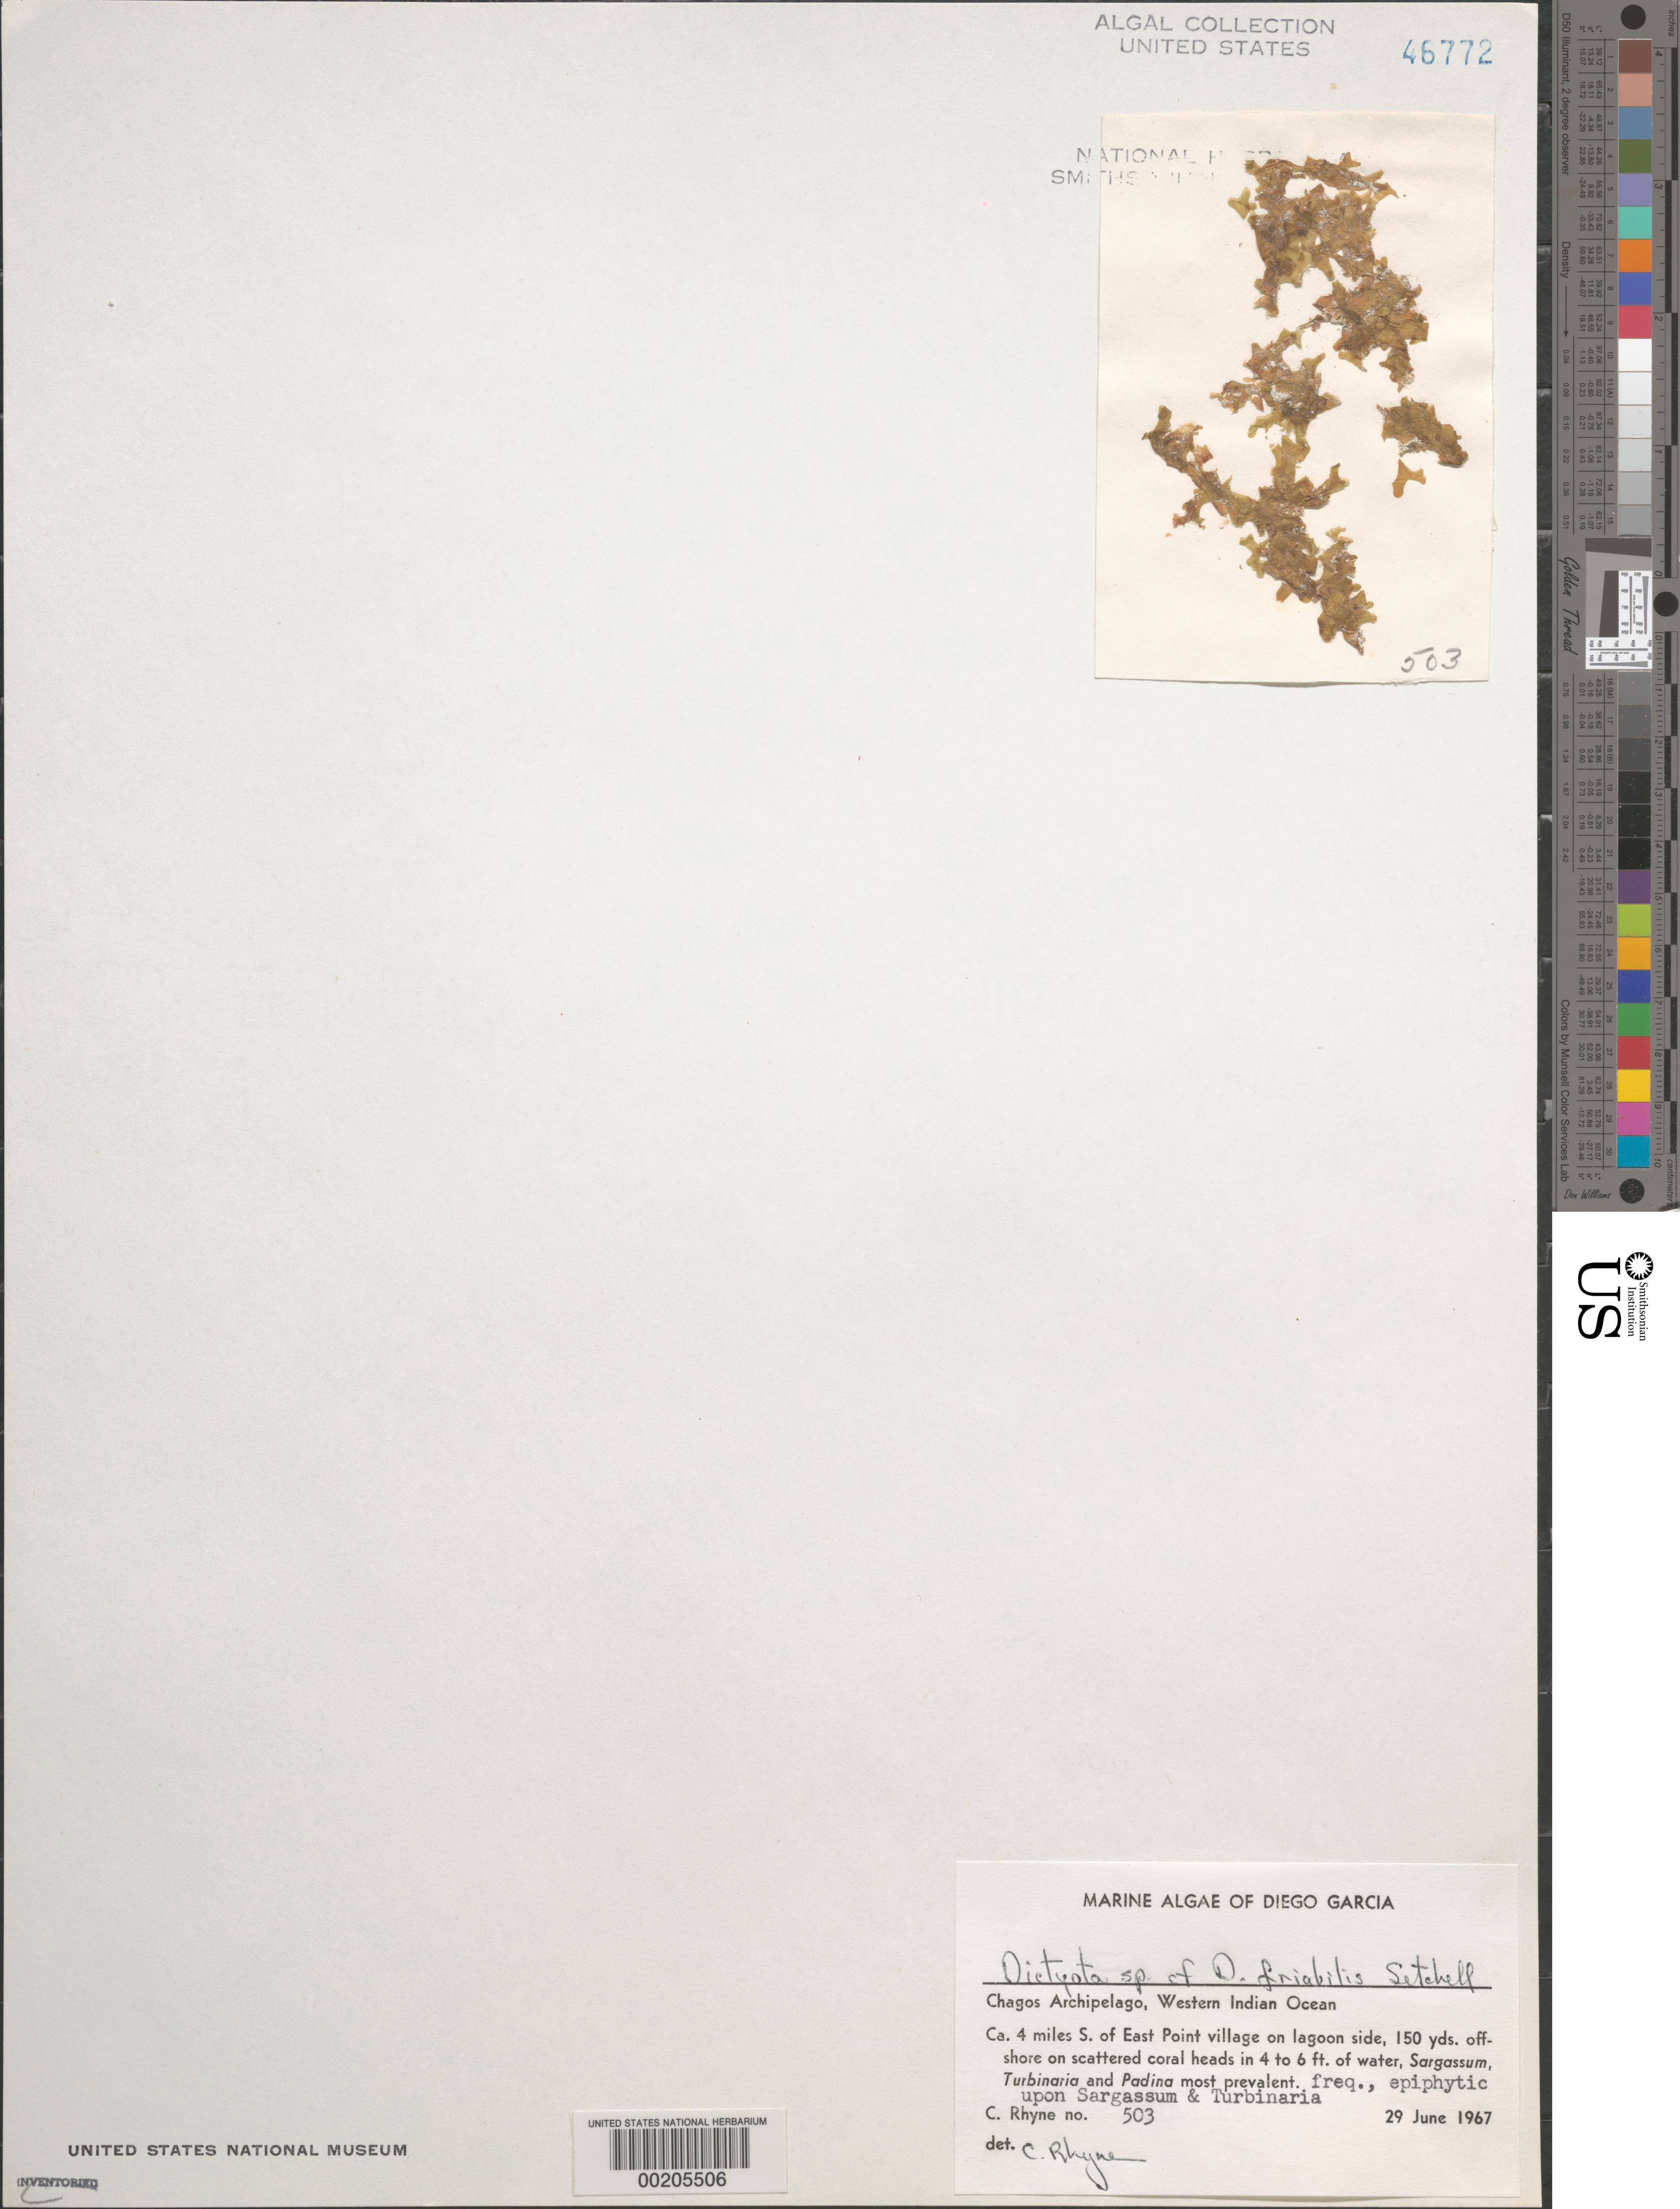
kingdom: Chromista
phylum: Ochrophyta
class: Phaeophyceae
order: Dictyotales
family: Dictyotaceae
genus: Dictyota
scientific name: Dictyota friabilis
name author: Setch.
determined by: Rhyne, C. F.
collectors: C. Rhyne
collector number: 503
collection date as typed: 29 Jun 1967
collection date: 1967-06-29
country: British Indian Ocean Territory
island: Diego Garcia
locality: Ca. 4 miles south of East Point Village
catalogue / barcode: US 46772